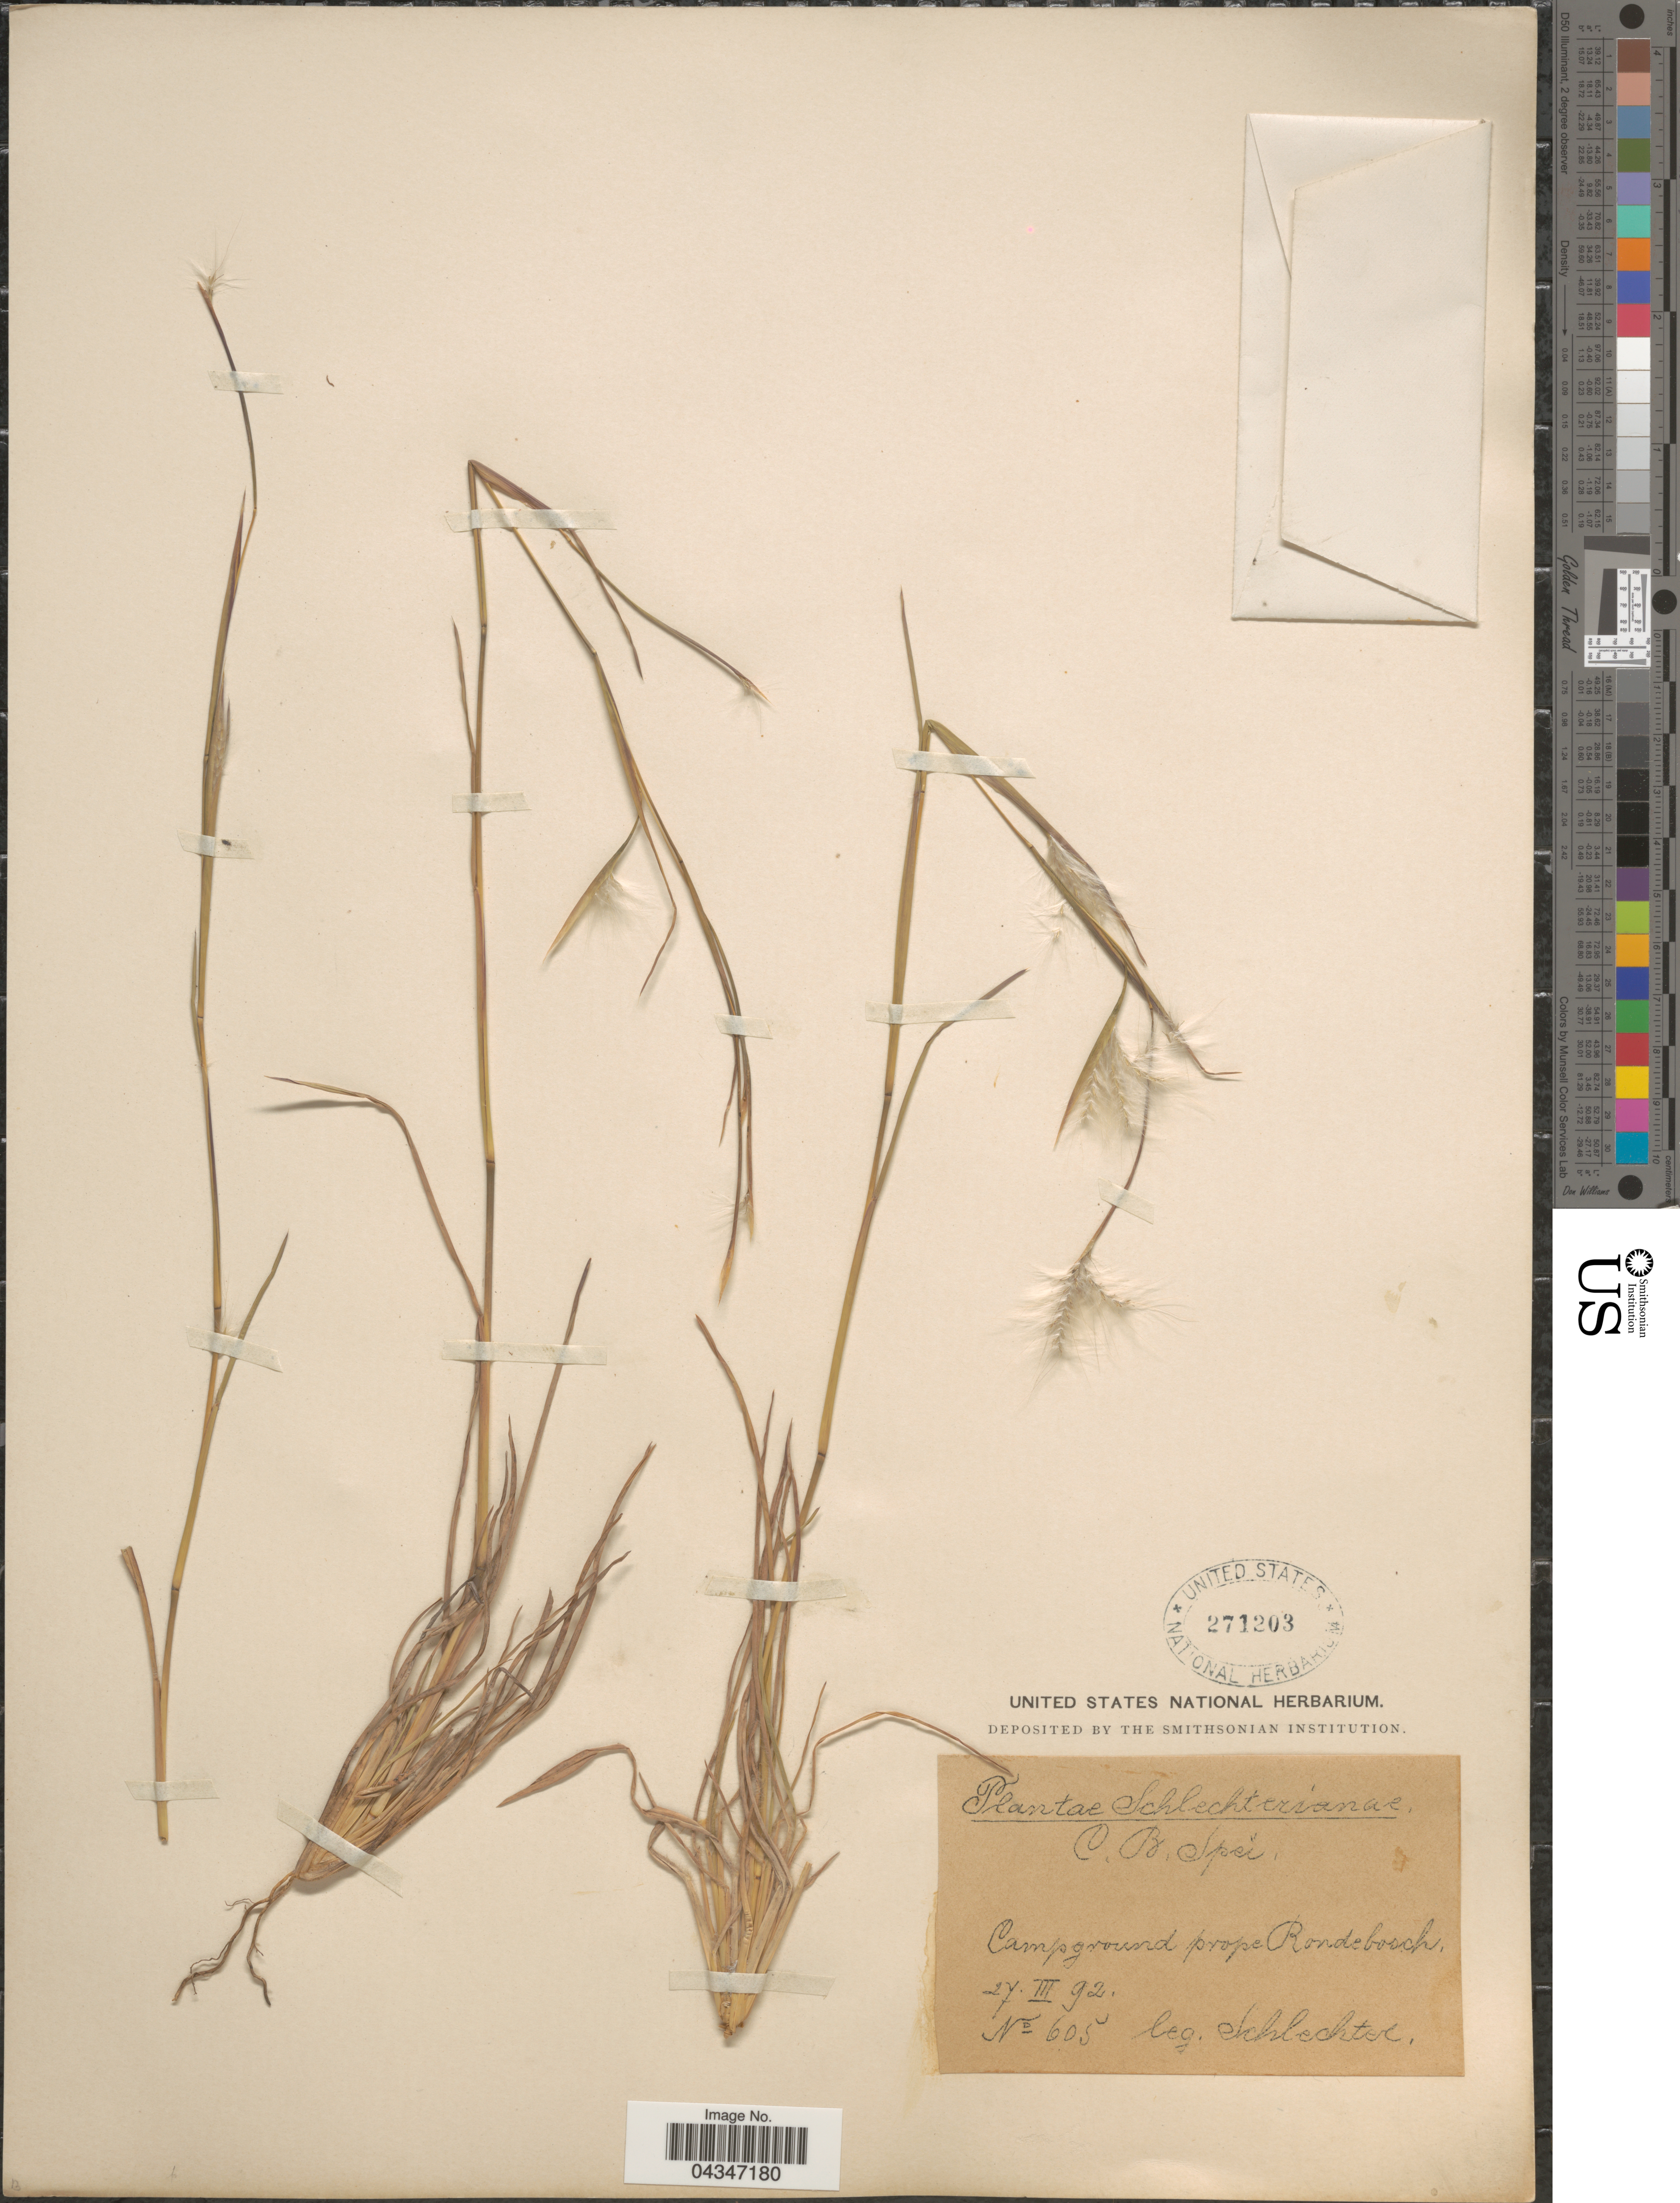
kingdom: Plantae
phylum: Tracheophyta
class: Liliopsida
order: Poales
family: Poaceae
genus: Andropogon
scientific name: Andropogon eucomus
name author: Nees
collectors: Schlechter, --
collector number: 605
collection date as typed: Transcribed d/m/y: 27/3/92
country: South Africa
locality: C. B. Spei. Campground prope Rondebosch.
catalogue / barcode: US 271203